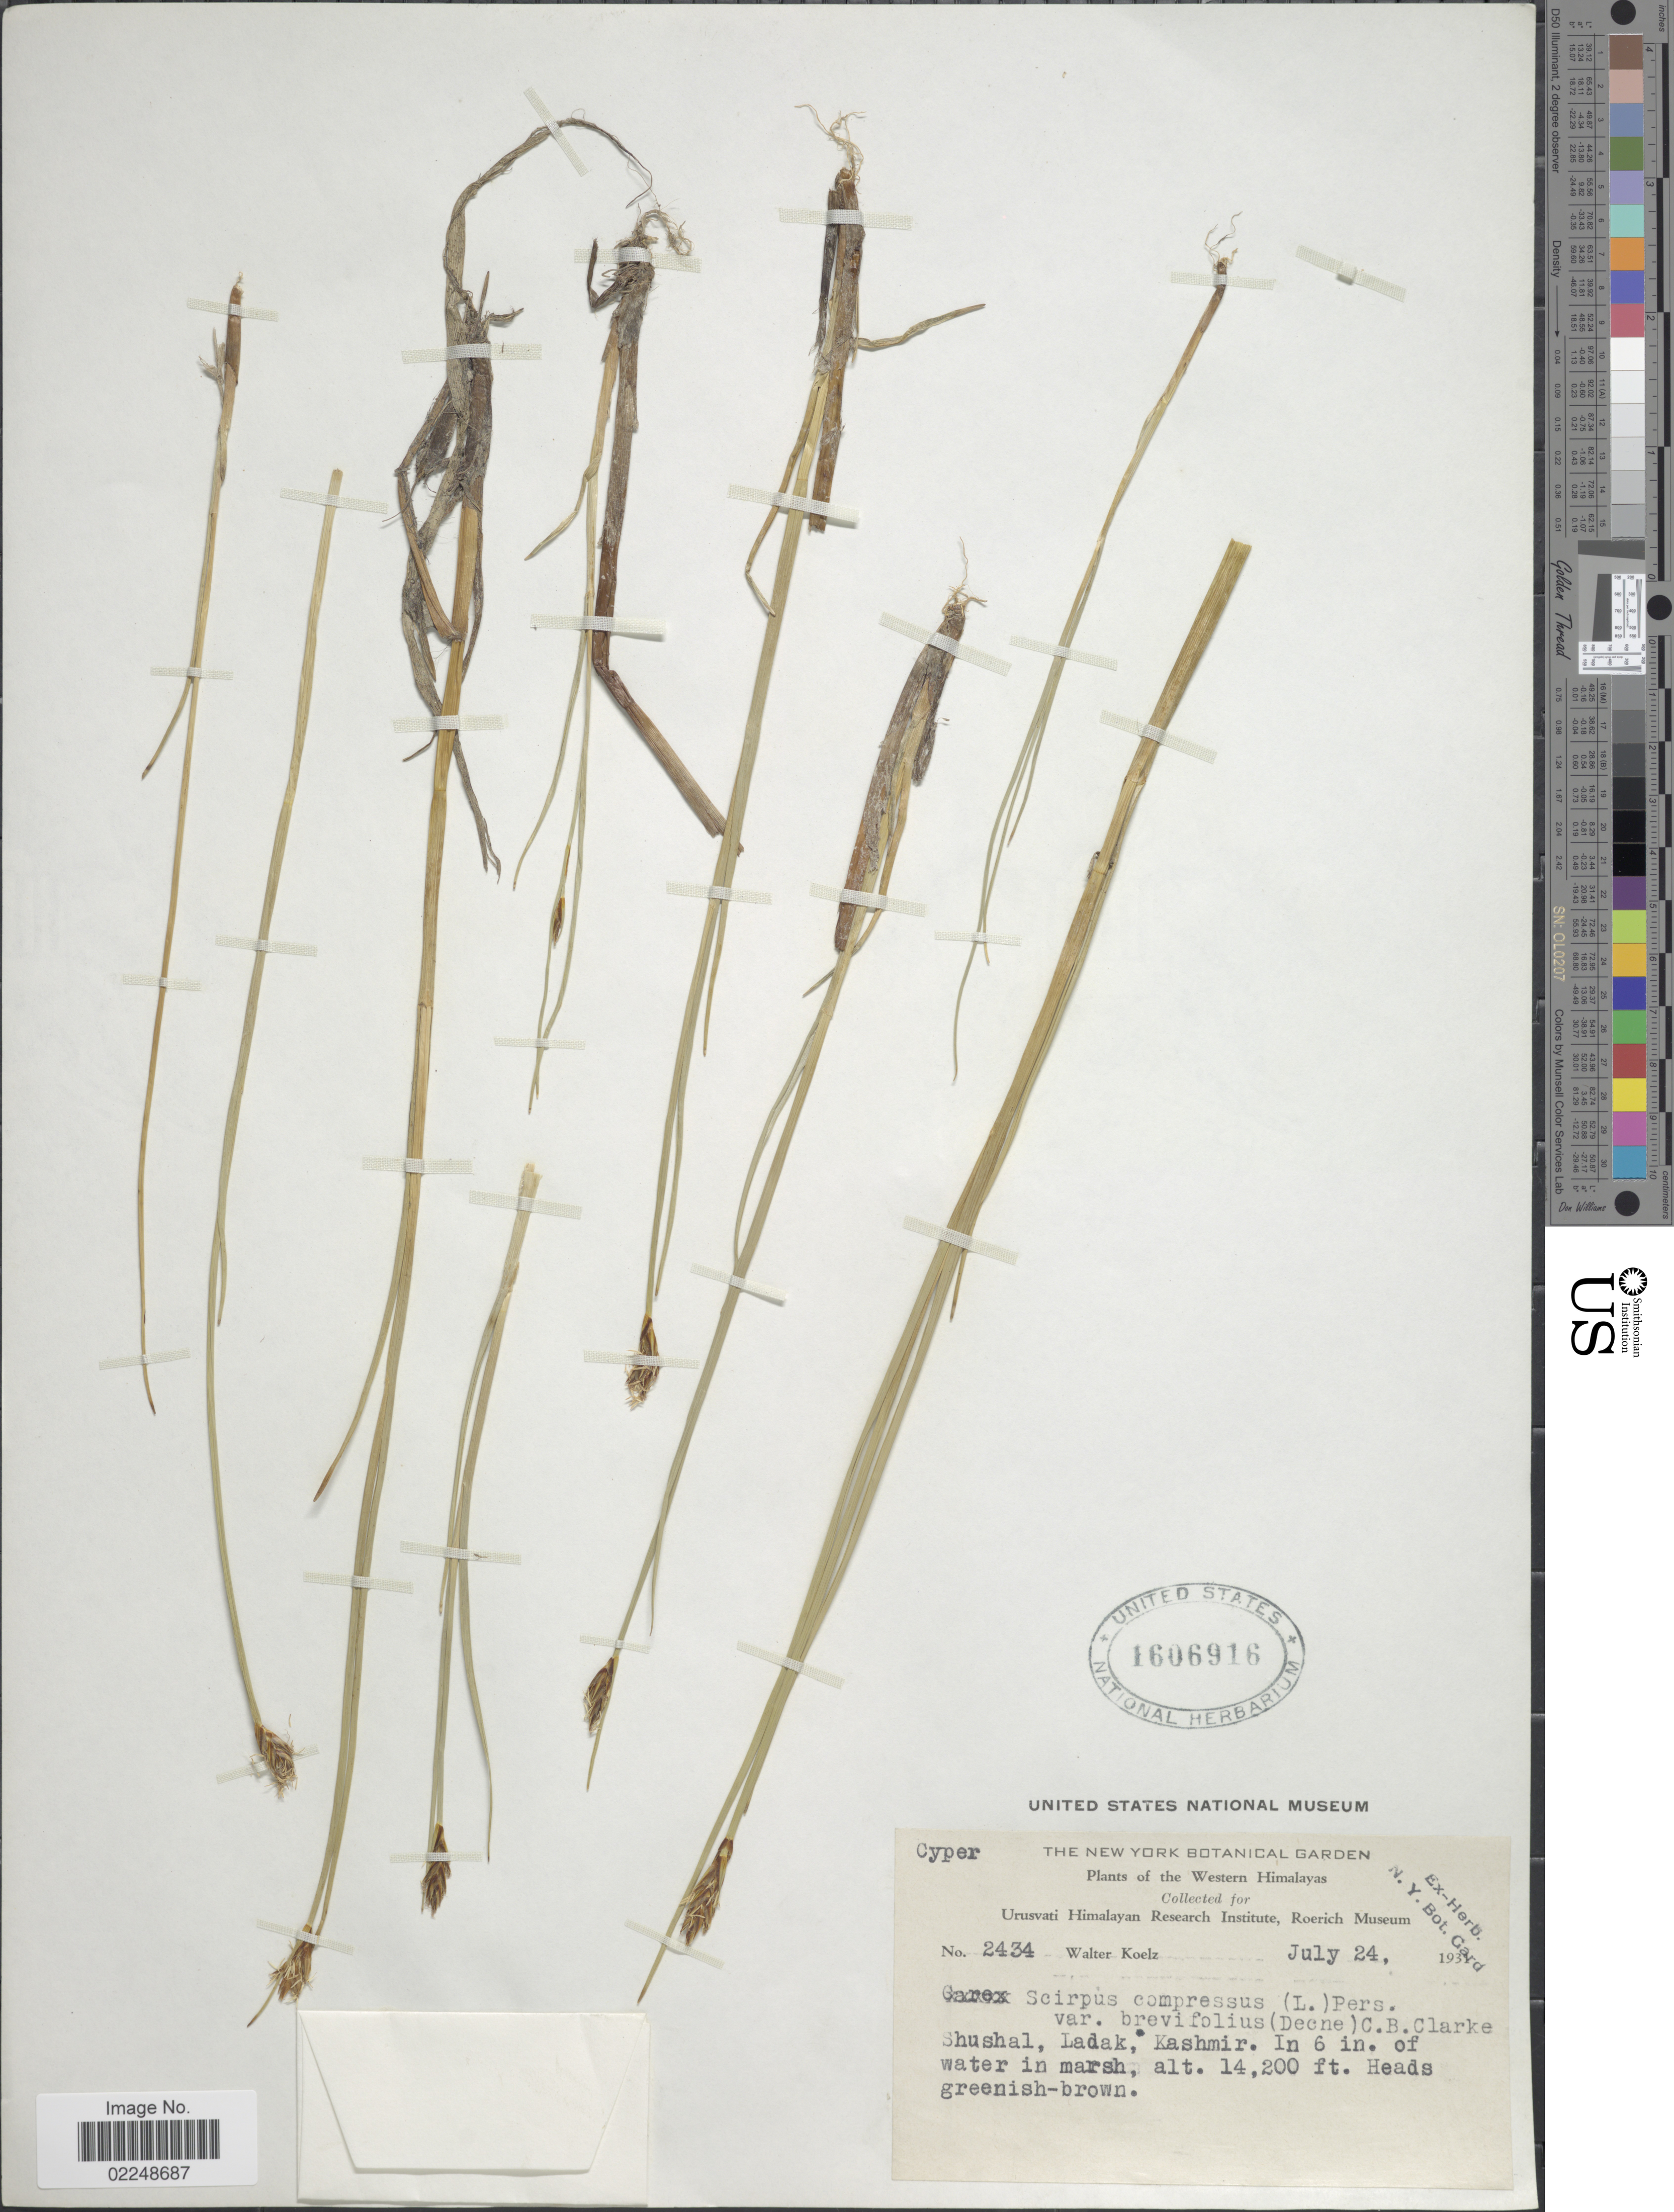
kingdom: Plantae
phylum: Tracheophyta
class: Liliopsida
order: Poales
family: Cyperaceae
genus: Blysmus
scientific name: Blysmus compressus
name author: (L.) Panzer ex Link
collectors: W. N. Koelz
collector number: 2434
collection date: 1931-07-24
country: India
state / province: Ladakh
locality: Western Himalayas, Shushal, Ladak, Kashmir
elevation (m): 4328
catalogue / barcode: US 1606916